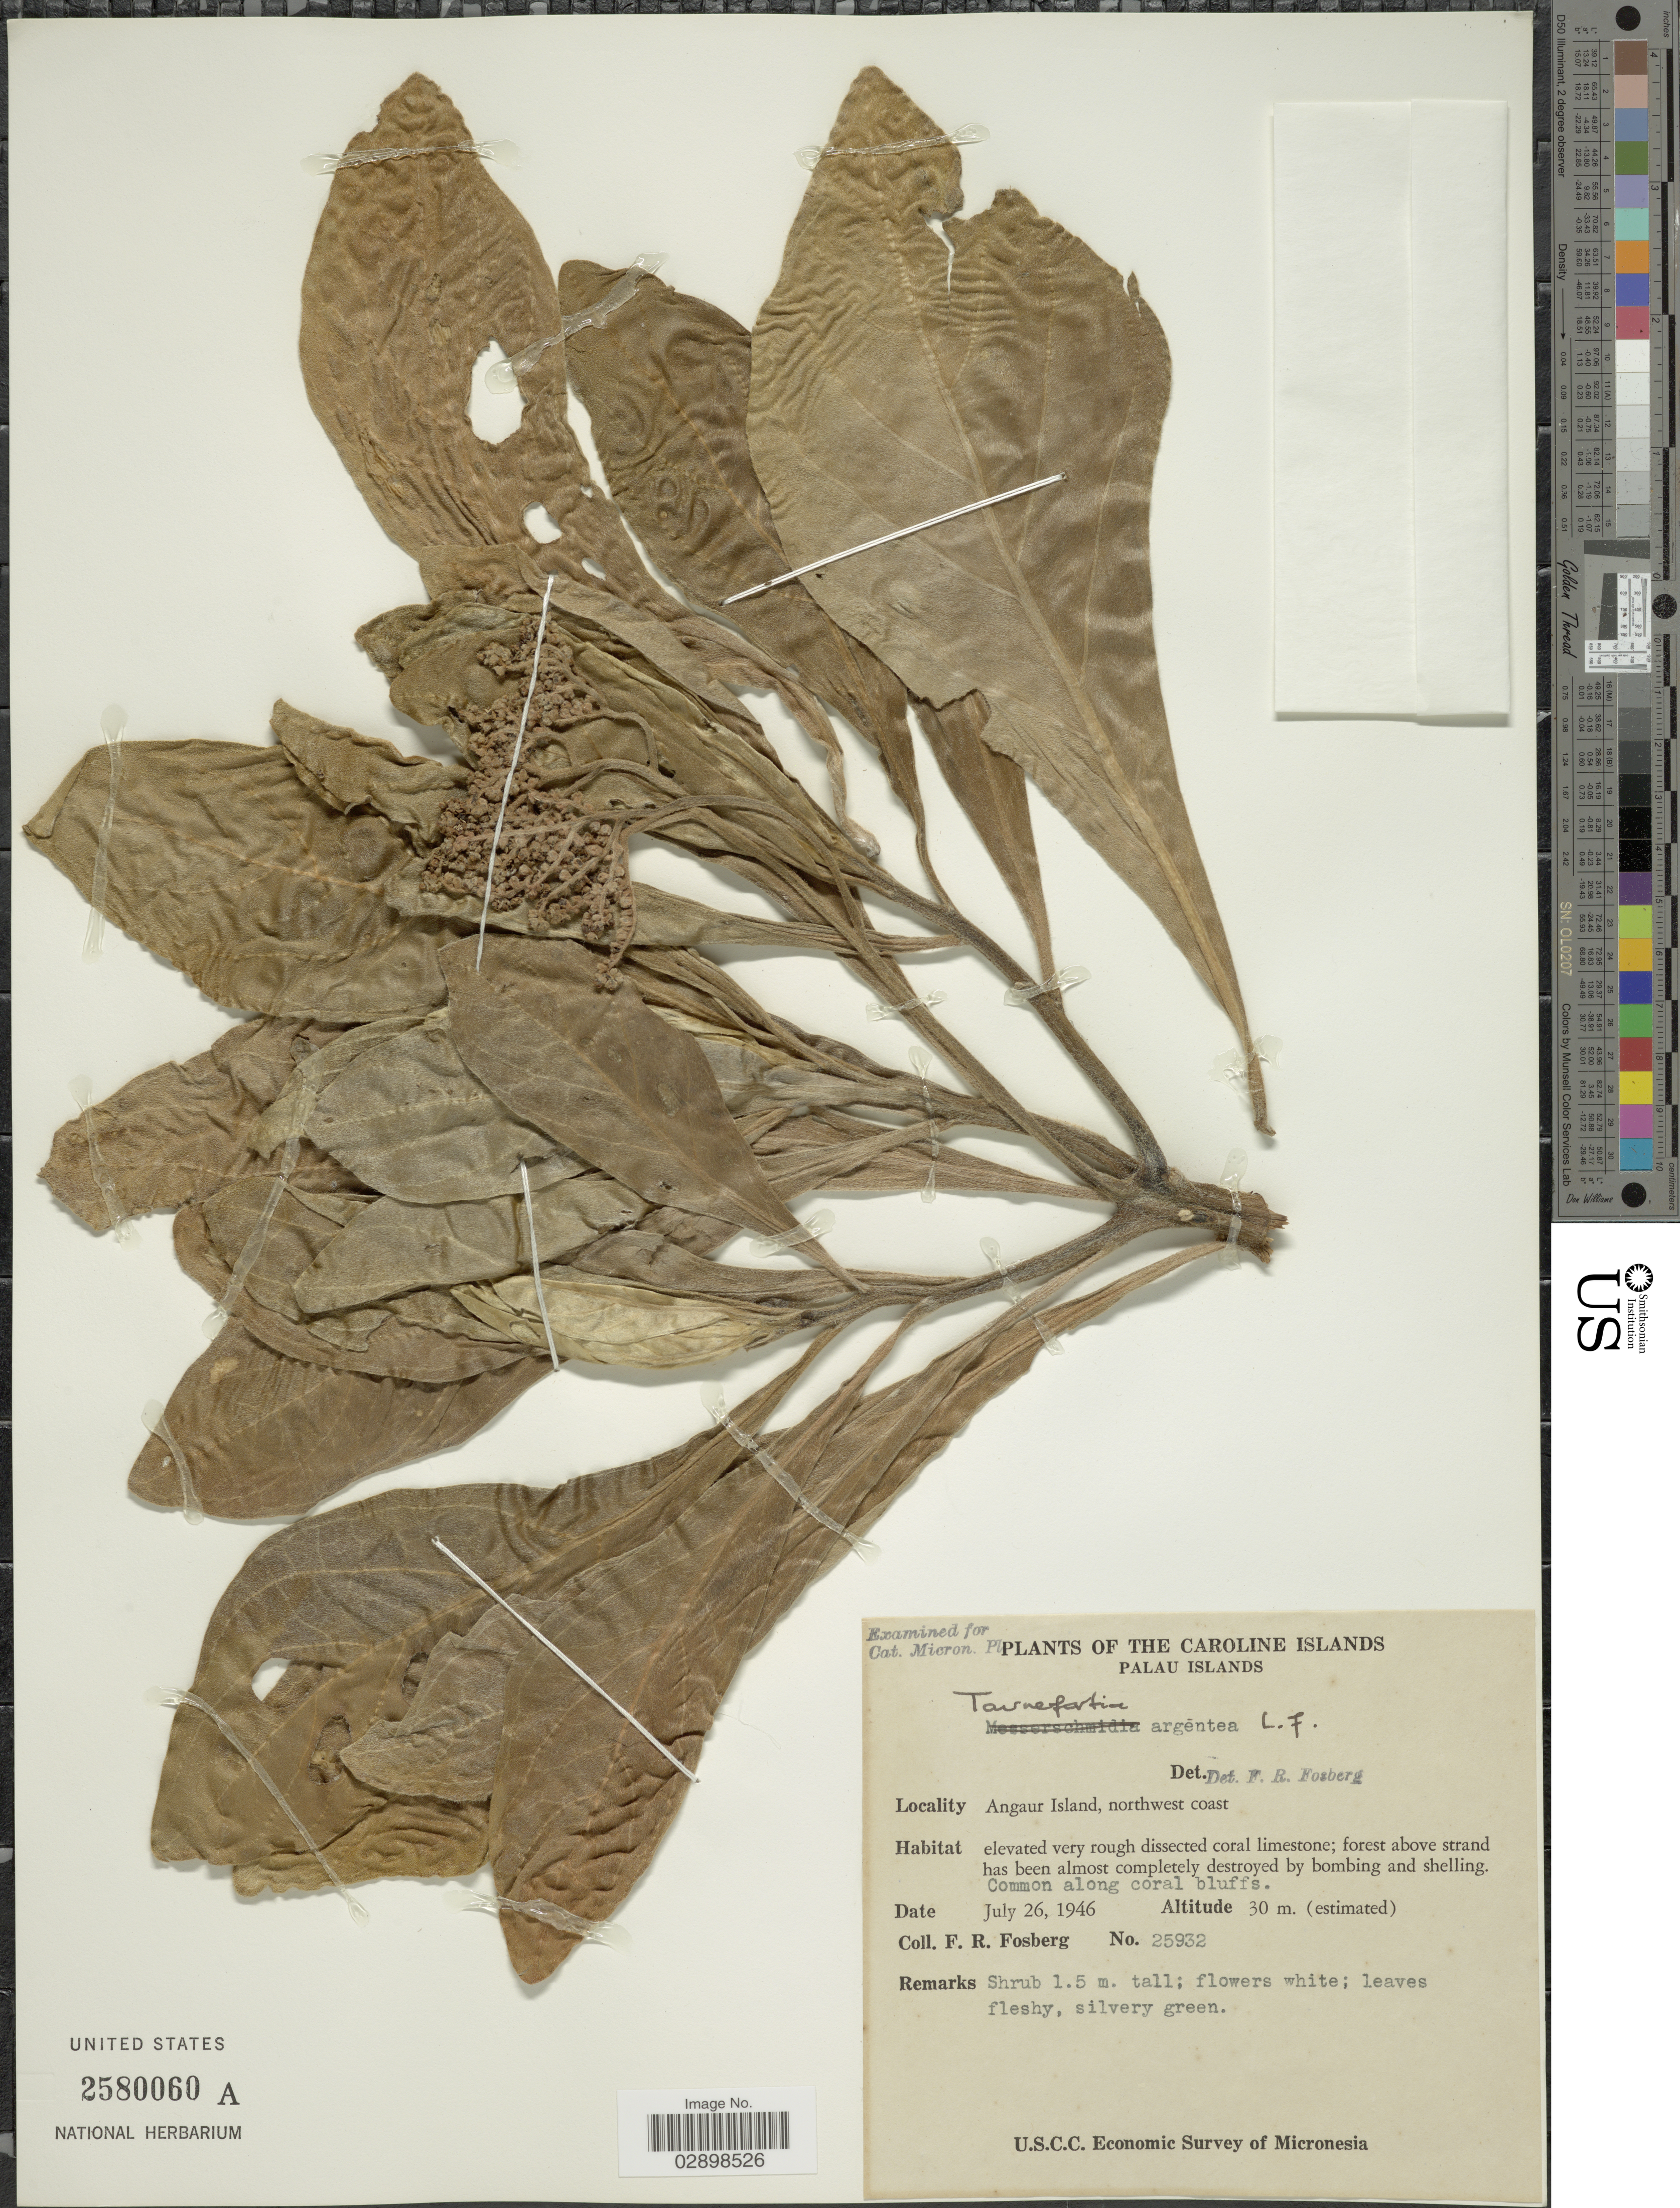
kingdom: Plantae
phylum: Tracheophyta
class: Magnoliopsida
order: Boraginales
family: Heliotropiaceae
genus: Heliotropium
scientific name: Heliotropium arboreum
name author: (Blanco) Mabberley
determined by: Wagner, W. L., (BOT), Smithsonian Institution - National Museum of Natural History (UNITED STATES)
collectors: F. R. Fosberg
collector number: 25932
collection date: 1946-07-26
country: Palau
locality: Caroline Islands. Palau Islands. Angaur Island, northwest coast.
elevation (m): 30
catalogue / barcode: US 2580060A